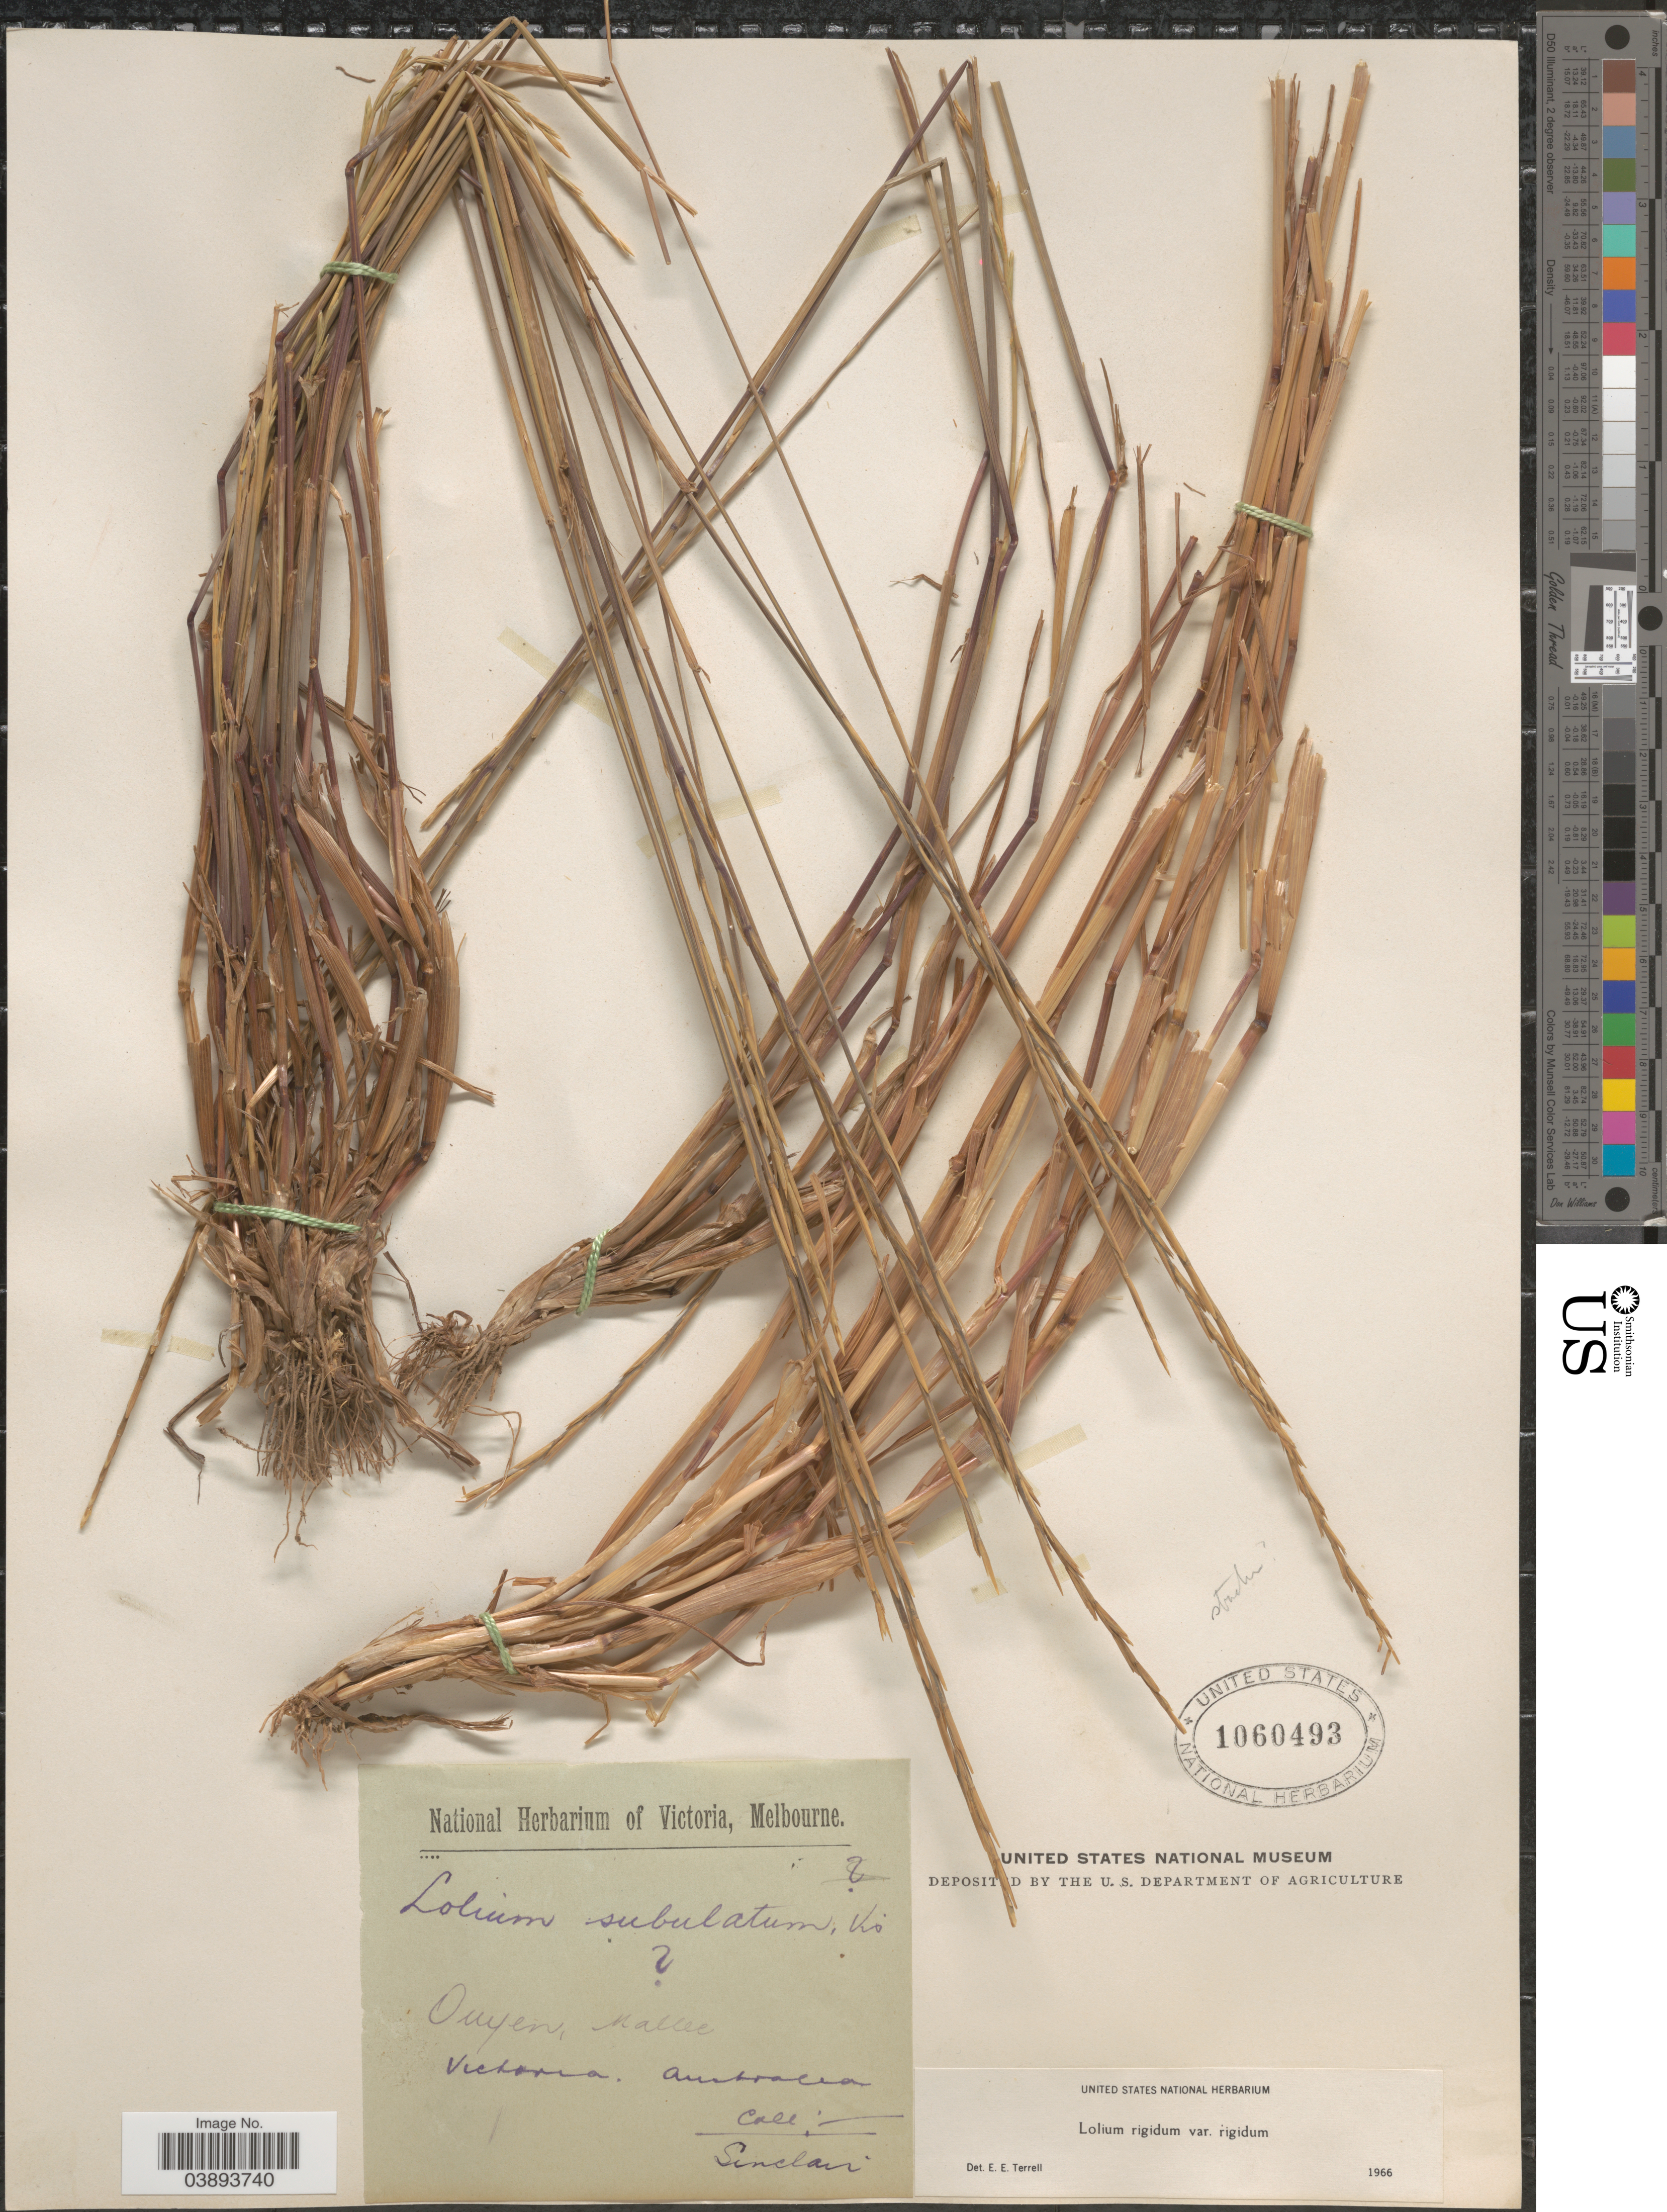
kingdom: Plantae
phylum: Tracheophyta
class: Liliopsida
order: Poales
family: Poaceae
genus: Lolium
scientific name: Lolium rigidum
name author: Gaudin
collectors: -- Sinclair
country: Australia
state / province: Victoria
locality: Ouyen, Mallee. Victoria.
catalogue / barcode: US 1060493